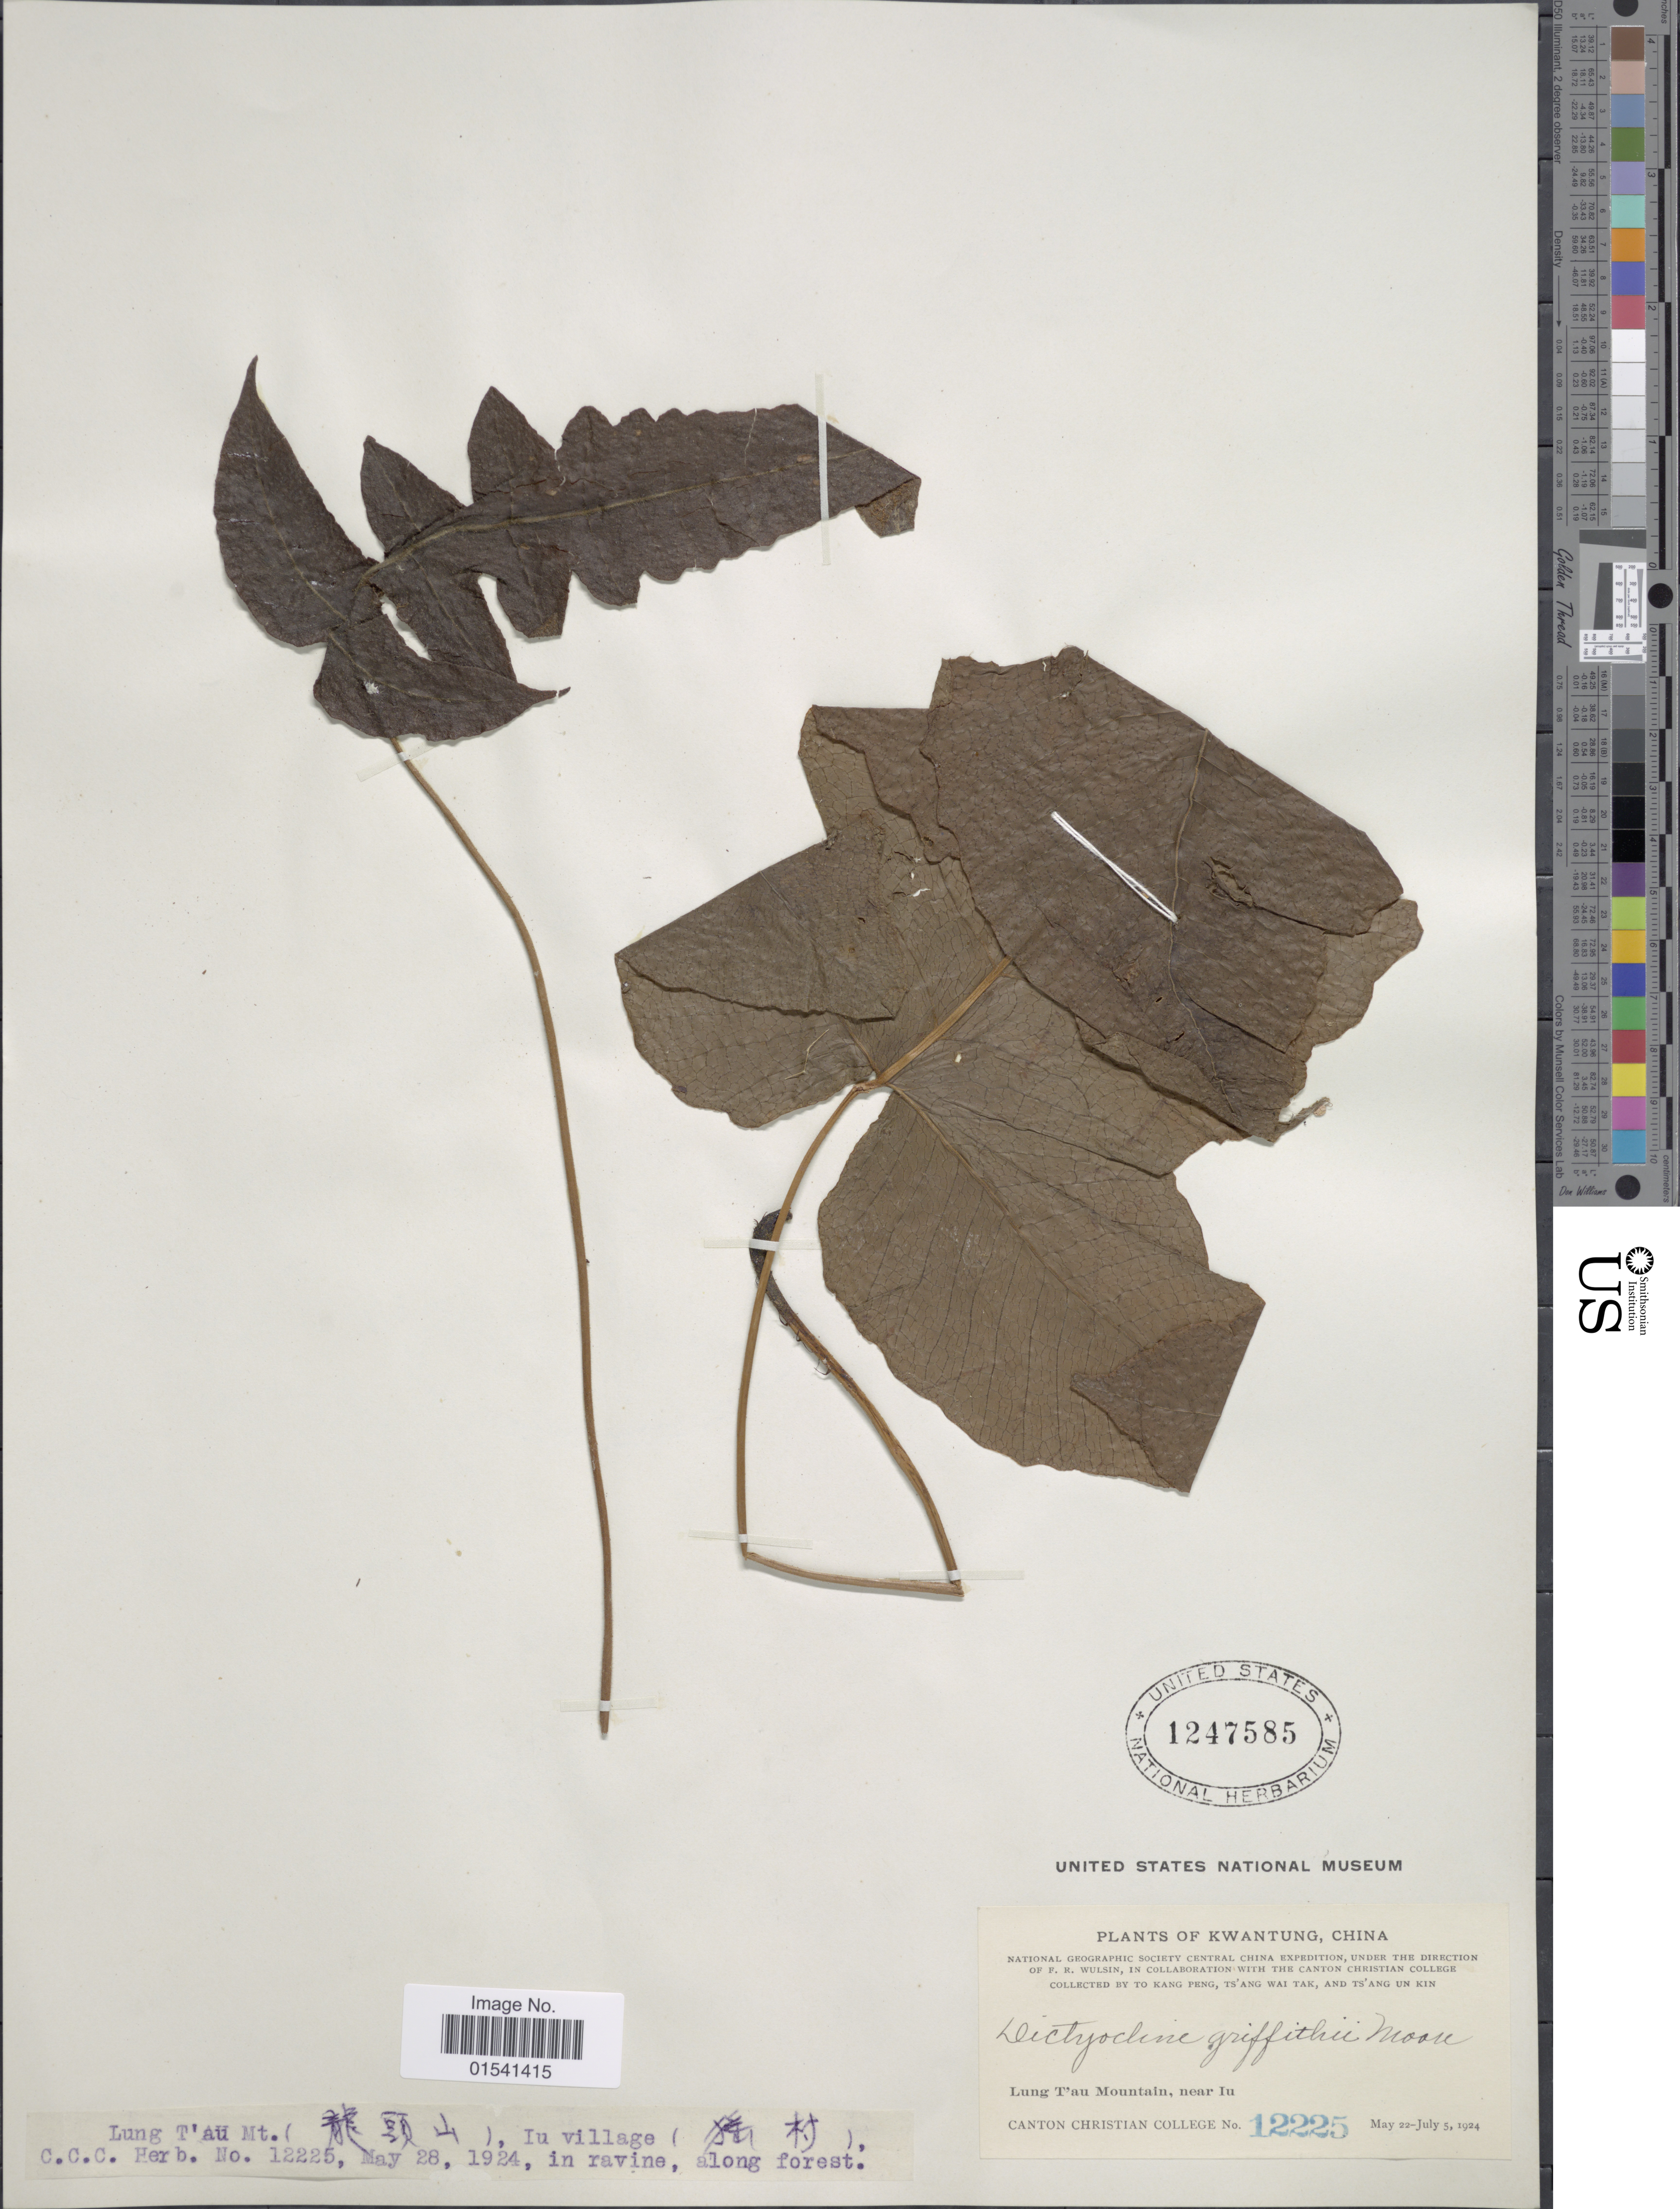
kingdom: Plantae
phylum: Tracheophyta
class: Polypodiopsida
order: Polypodiales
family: Thelypteridaceae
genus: Stegnogramma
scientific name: Stegnogramma griffithii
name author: (T. Moore) K. Iwats.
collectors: Canton Christian College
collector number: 12225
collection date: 1924-05-22/1924-07-05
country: China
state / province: Guangdong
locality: Kwantung, Lung T'au Mountain, near Iu, Iu village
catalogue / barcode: US 1247585